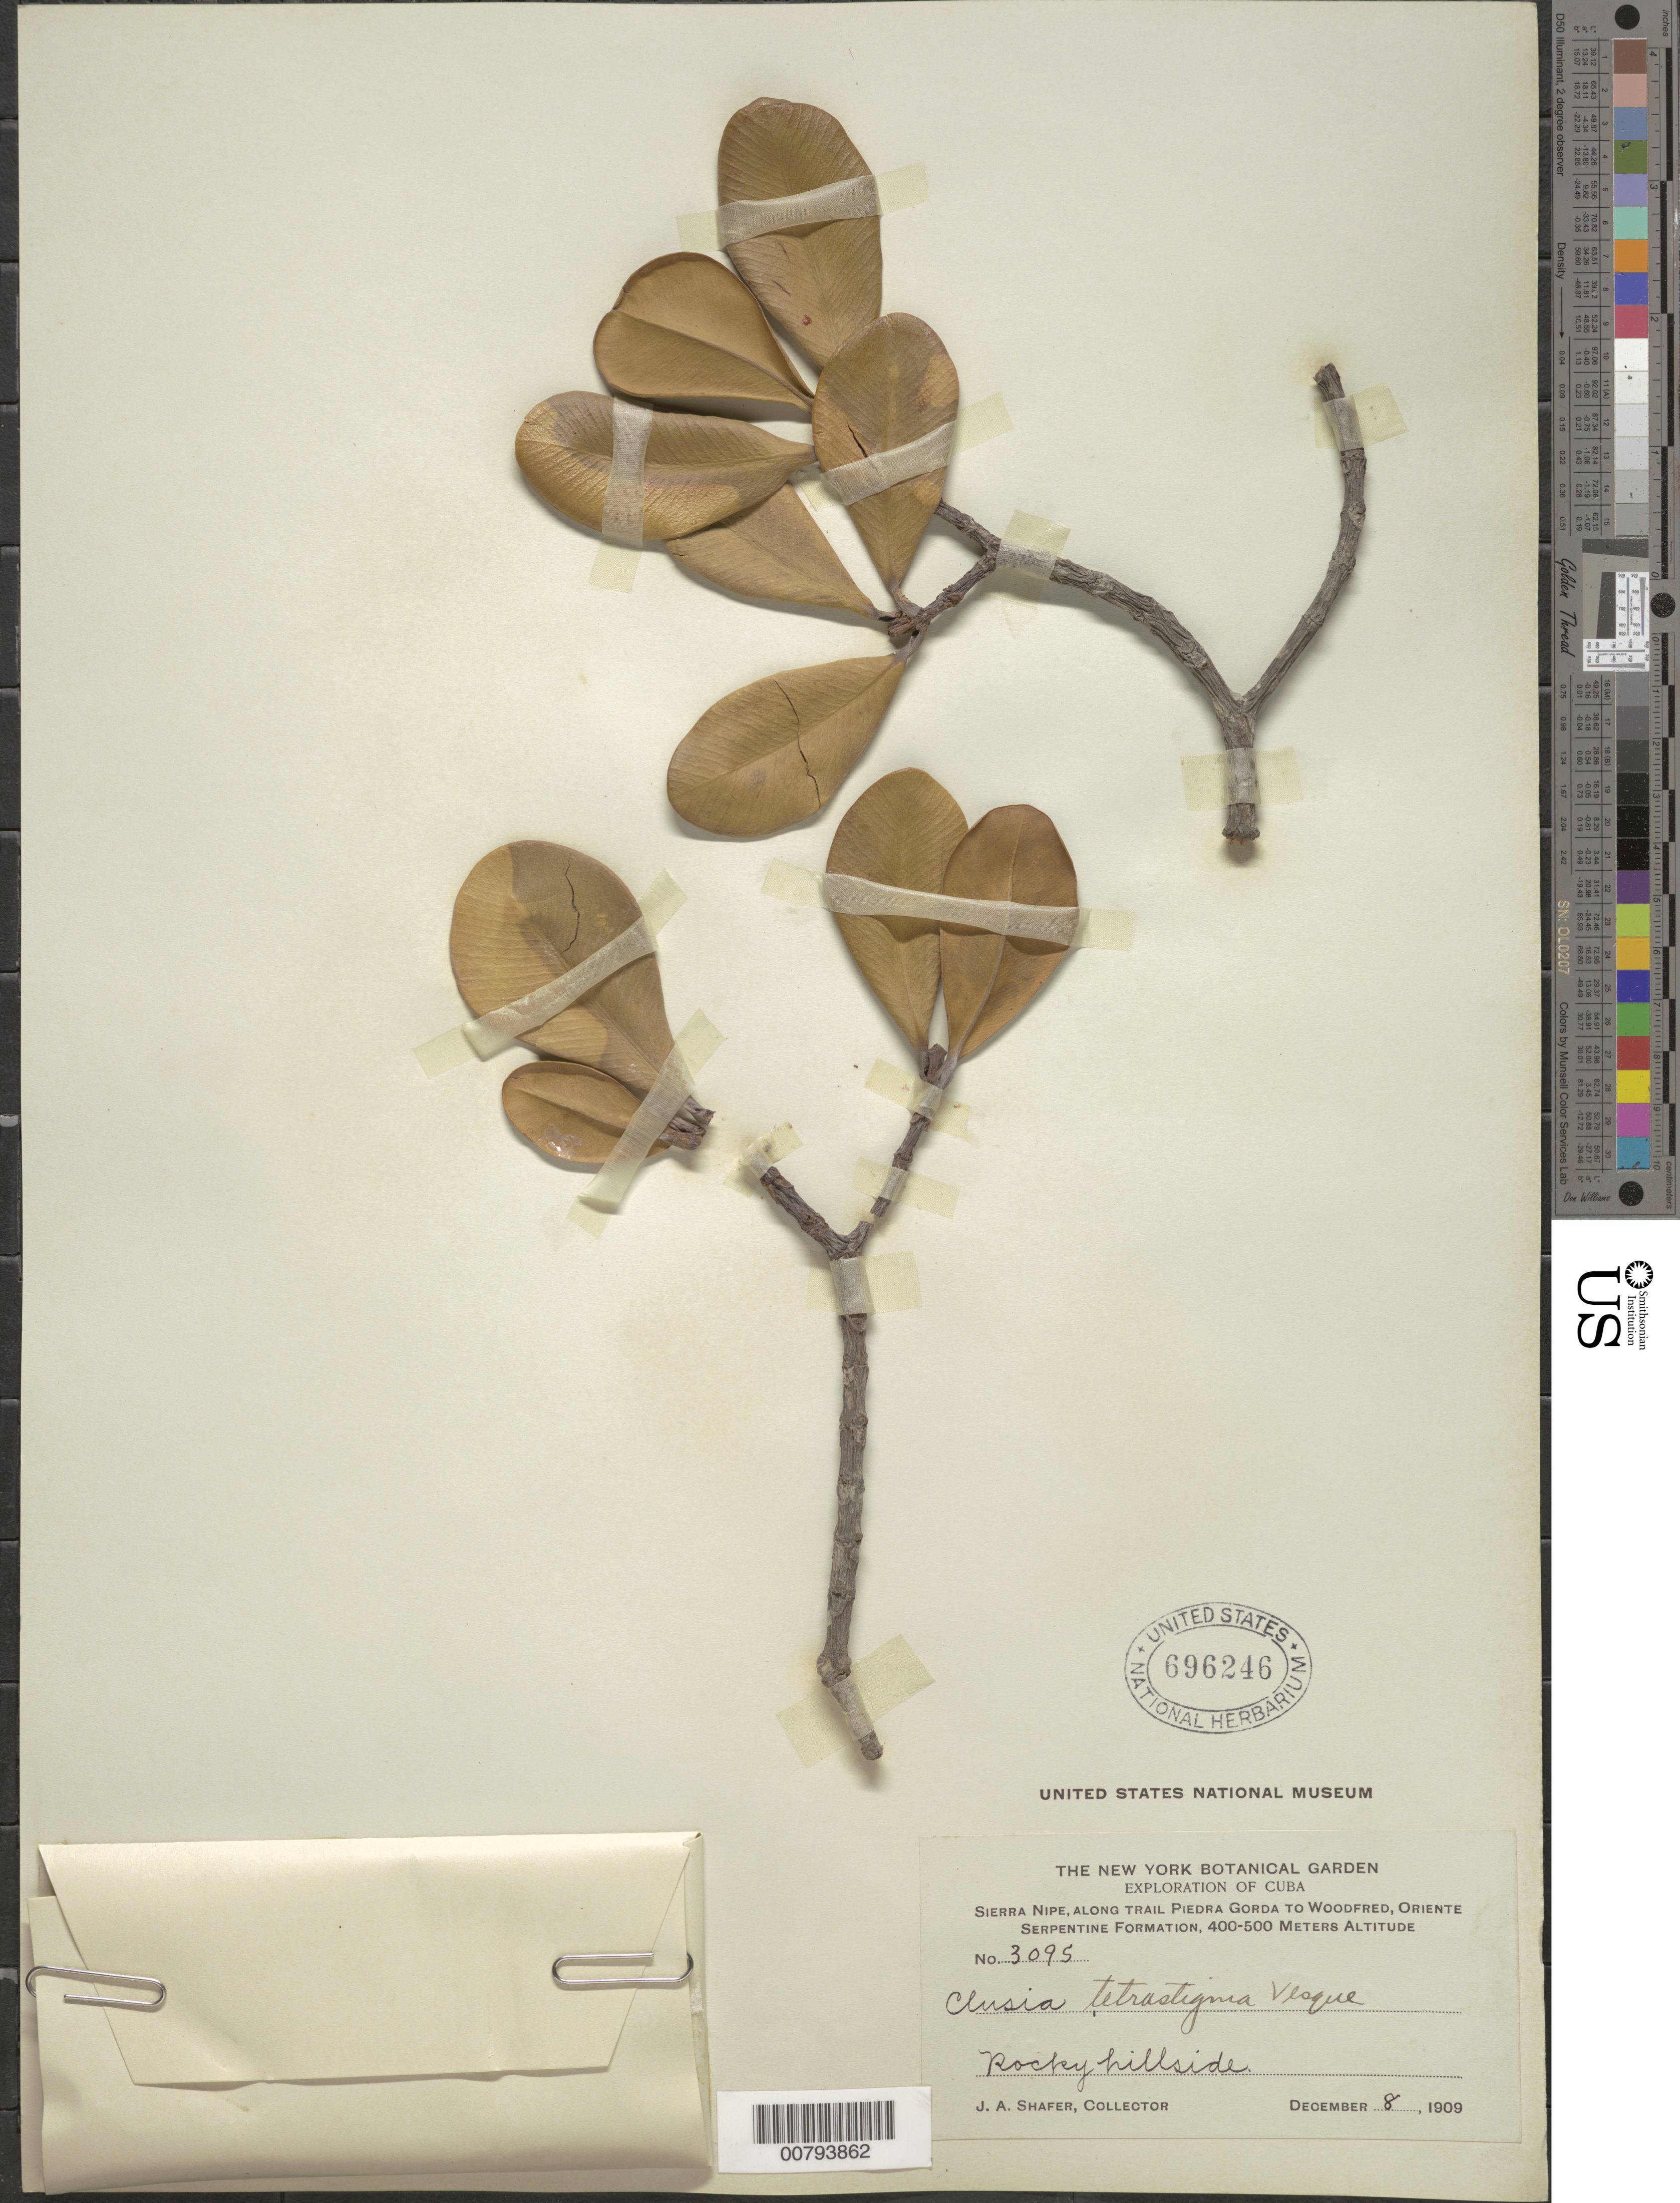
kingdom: Plantae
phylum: Tracheophyta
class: Magnoliopsida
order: Malpighiales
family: Clusiaceae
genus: Clusia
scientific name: Clusia tetrastigma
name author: Vesque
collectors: J. A. Shafer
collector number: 3095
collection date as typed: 08 Dec 1909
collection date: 1909-12-08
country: Cuba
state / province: Oriente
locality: Sierra Nipe, along trail Piedra Gorda to Woodfred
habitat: Rocky hillside. Serpentine formation.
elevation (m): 400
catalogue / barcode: US 696246